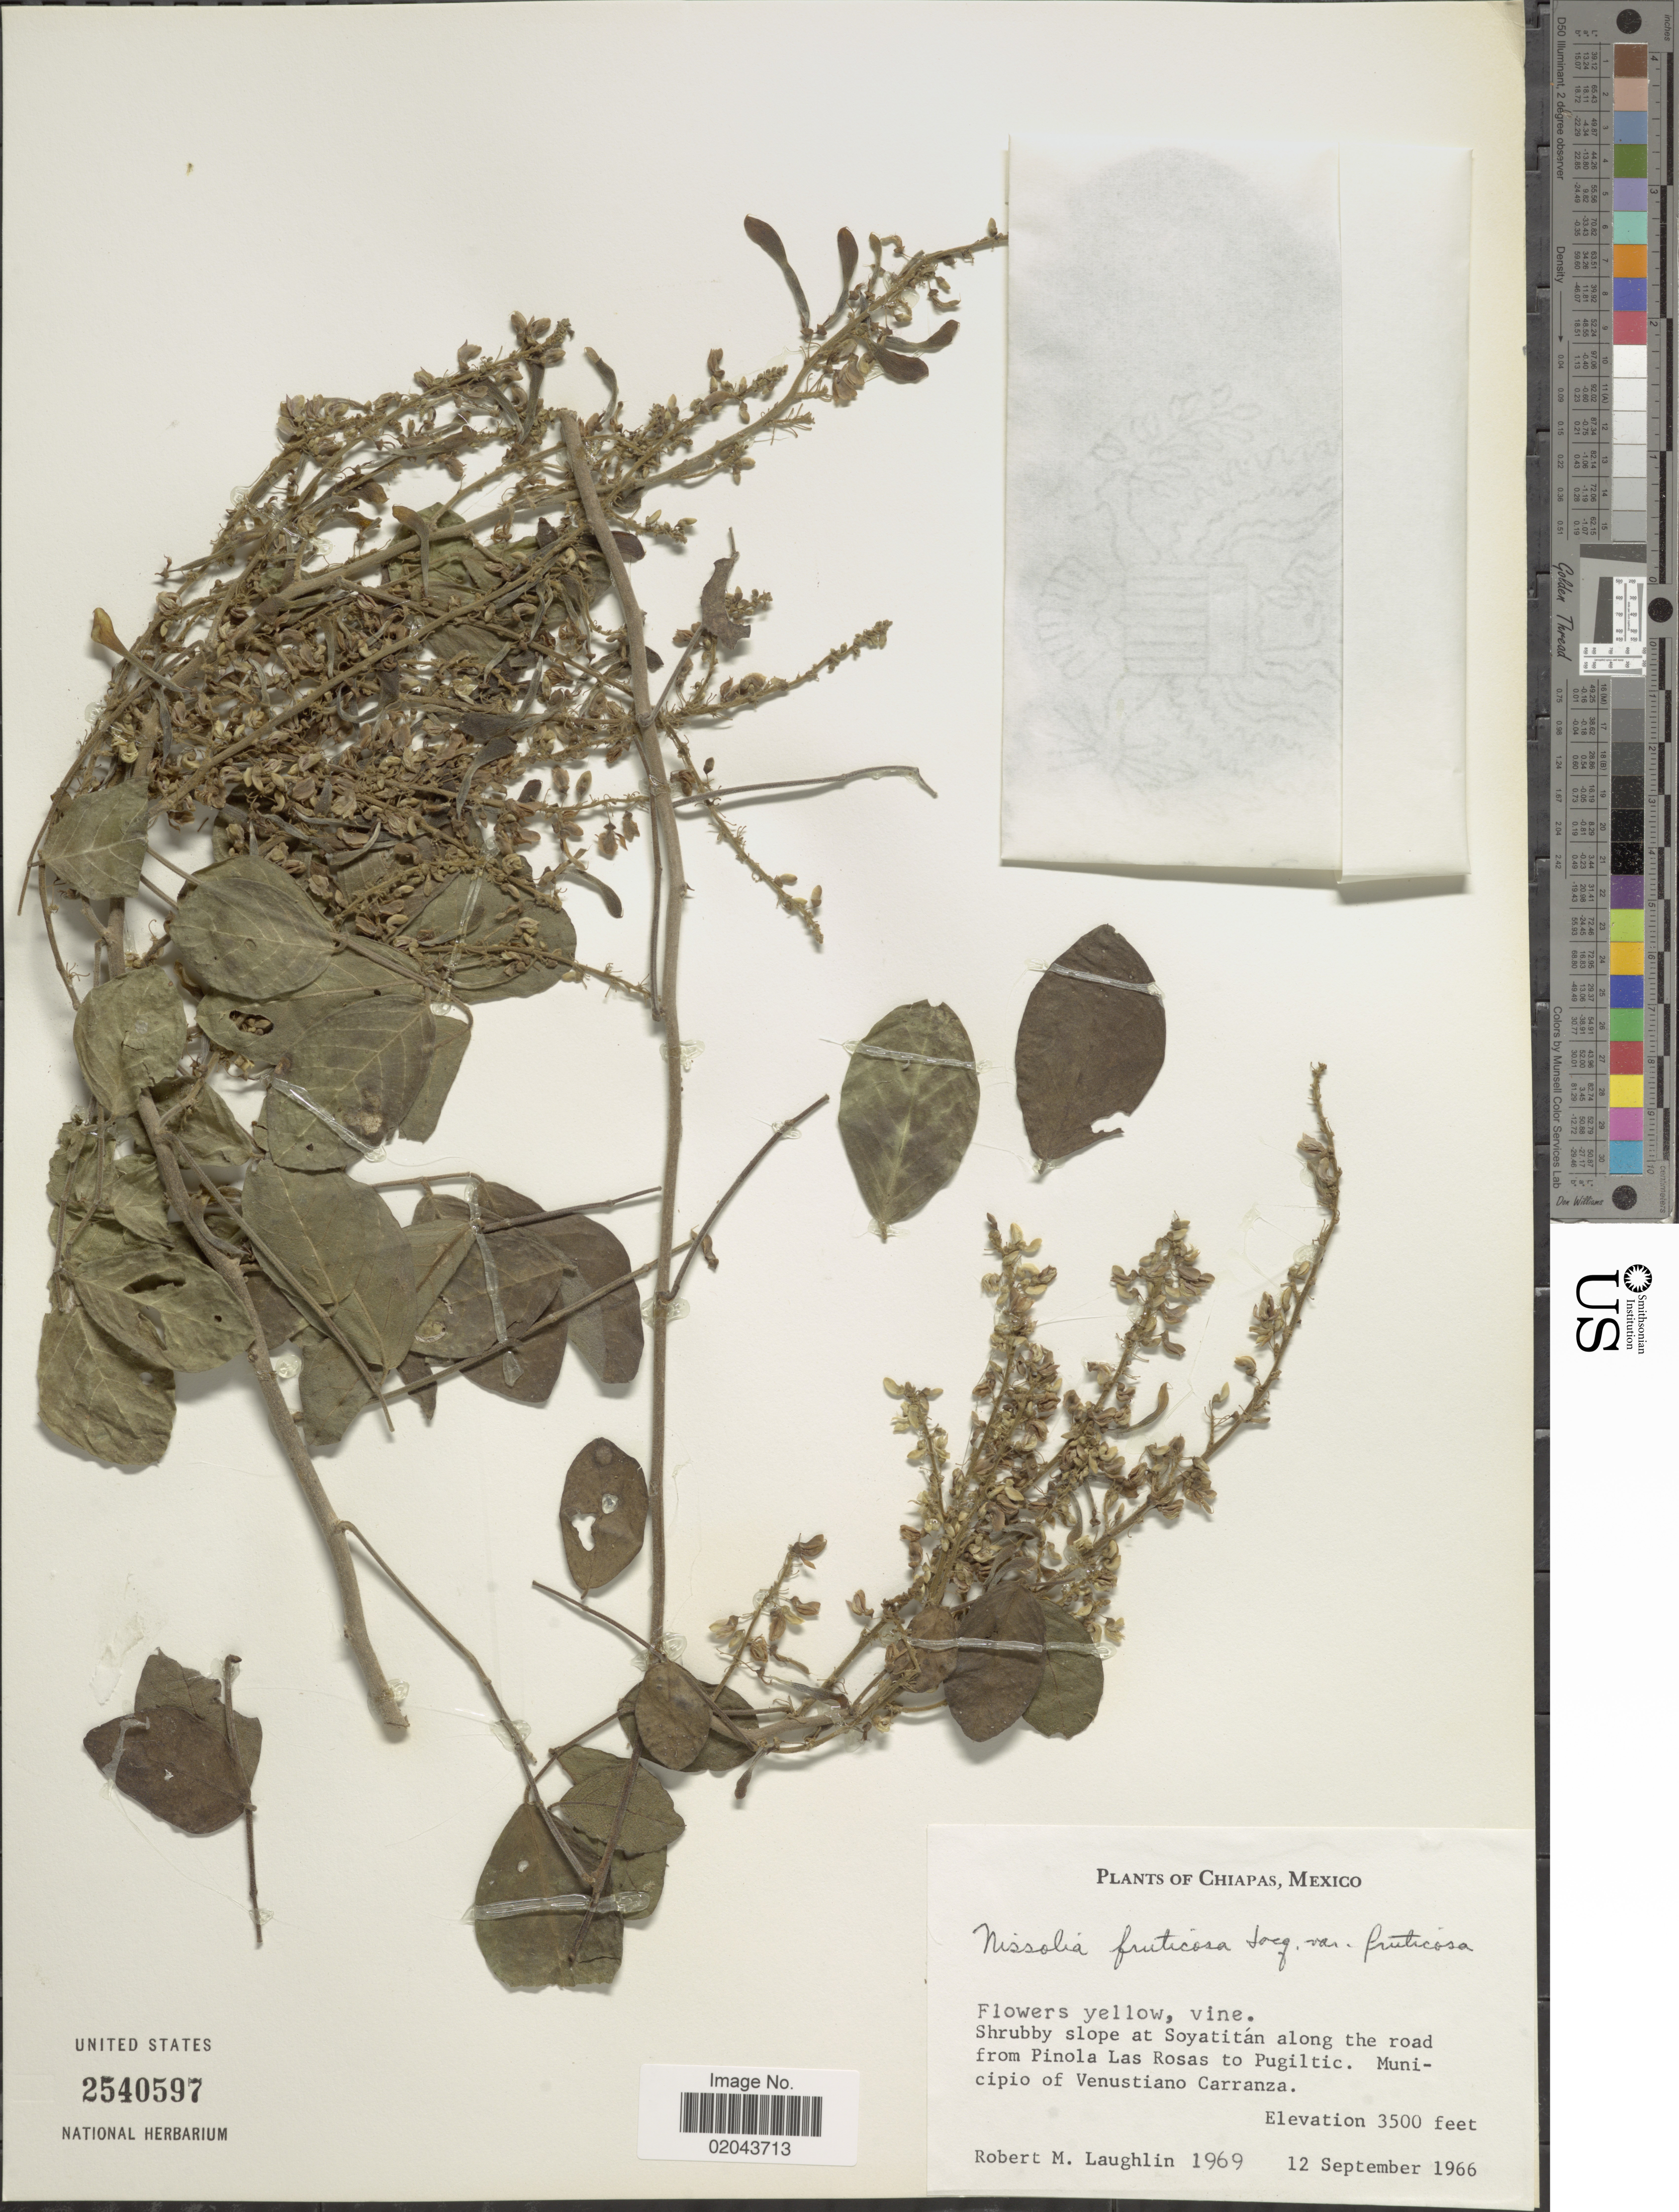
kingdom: Plantae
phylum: Tracheophyta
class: Magnoliopsida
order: Fabales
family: Fabaceae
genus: Nissolia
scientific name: Nissolia fruticosa var. fruticosa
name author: Jacq.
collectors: R. M. Laughlin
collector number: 1969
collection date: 1966-09-12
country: Mexico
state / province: Chiapas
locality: Shrubby slope at Soyatitan along the road from Pinola Las Rosas to Pugiltic, Municipio of Venustiano Carranza.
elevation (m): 1067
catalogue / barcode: US 2540597